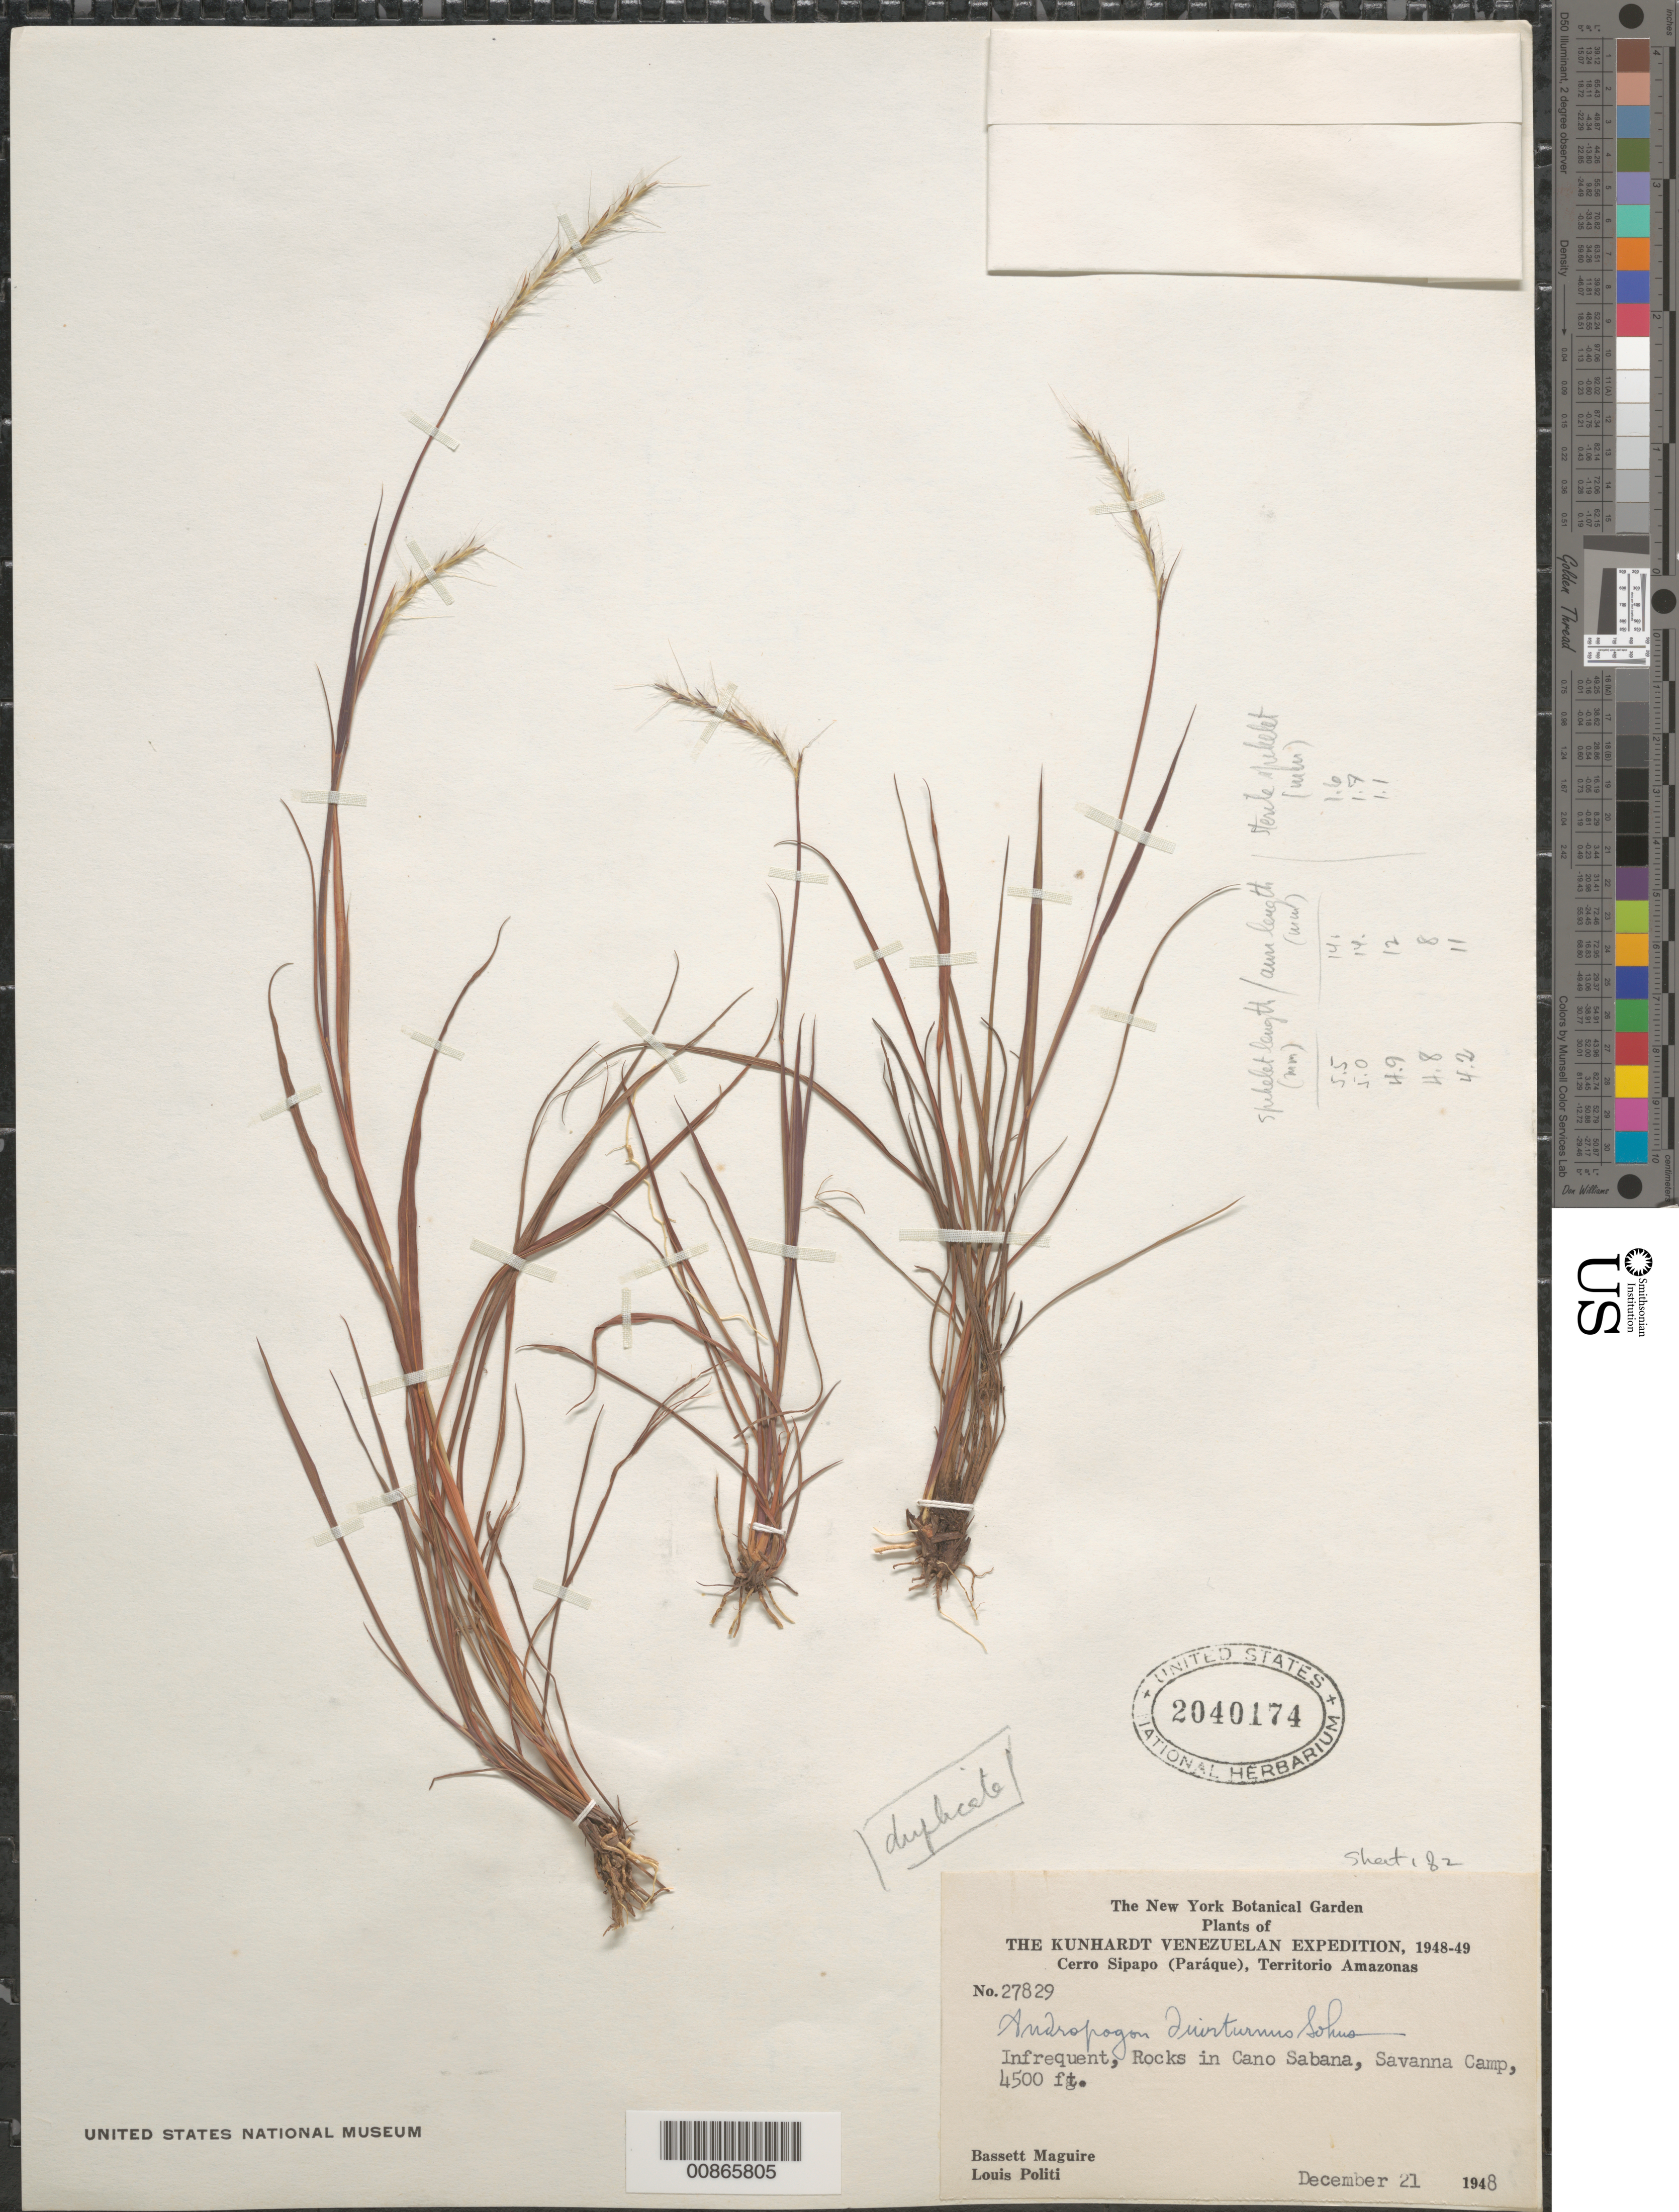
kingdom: Plantae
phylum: Tracheophyta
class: Liliopsida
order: Poales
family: Poaceae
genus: Andropogon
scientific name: Andropogon diuturnus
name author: Sohns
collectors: B. Maguire & L. Politi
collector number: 27829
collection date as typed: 21-Dec-48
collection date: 1948-12-21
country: Venezuela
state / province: Amazonas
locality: Cerro Sipapo (Paráque), Caño Sabana, savanna Camp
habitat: Rocks in caño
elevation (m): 1372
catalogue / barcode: US 2040174